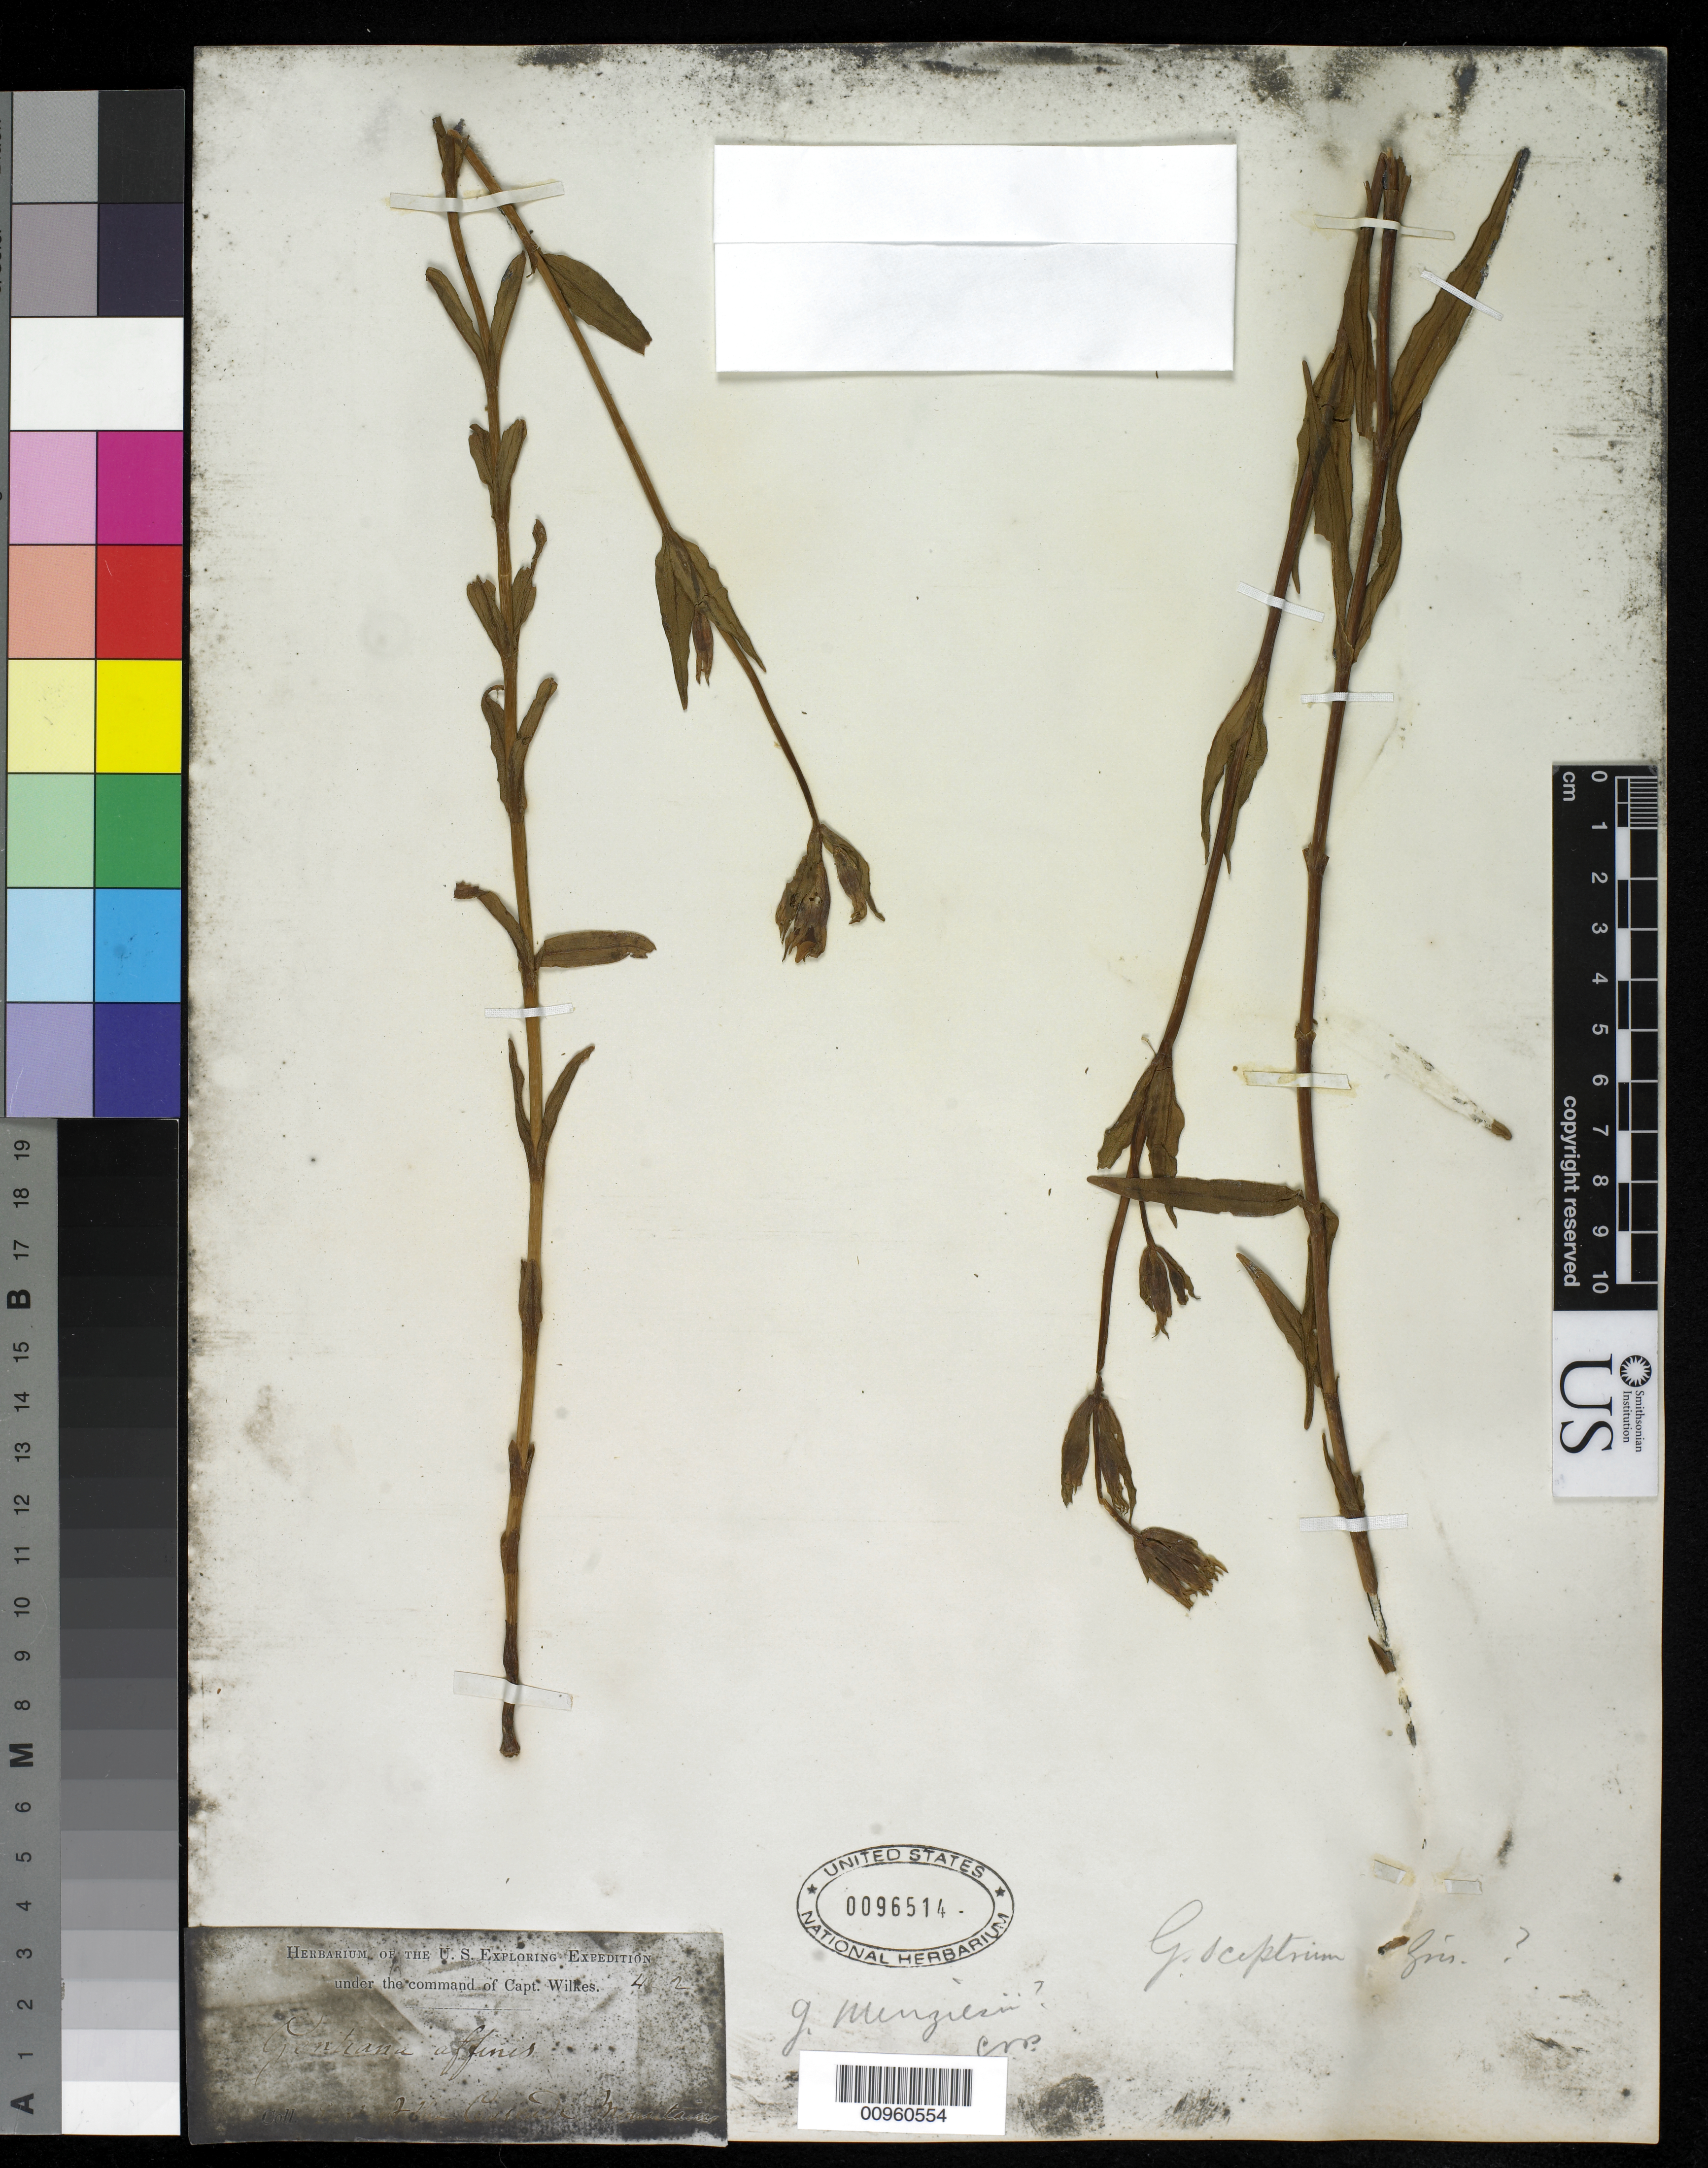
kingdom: Plantae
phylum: Tracheophyta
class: Magnoliopsida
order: Gentianales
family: Gentianaceae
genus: Gentiana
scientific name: Gentiana menziesii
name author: Griseb.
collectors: Wilkes Explor. Exped.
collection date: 1838/1842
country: United States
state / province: Washington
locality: east of Cascade Mountains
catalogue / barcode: US 96514